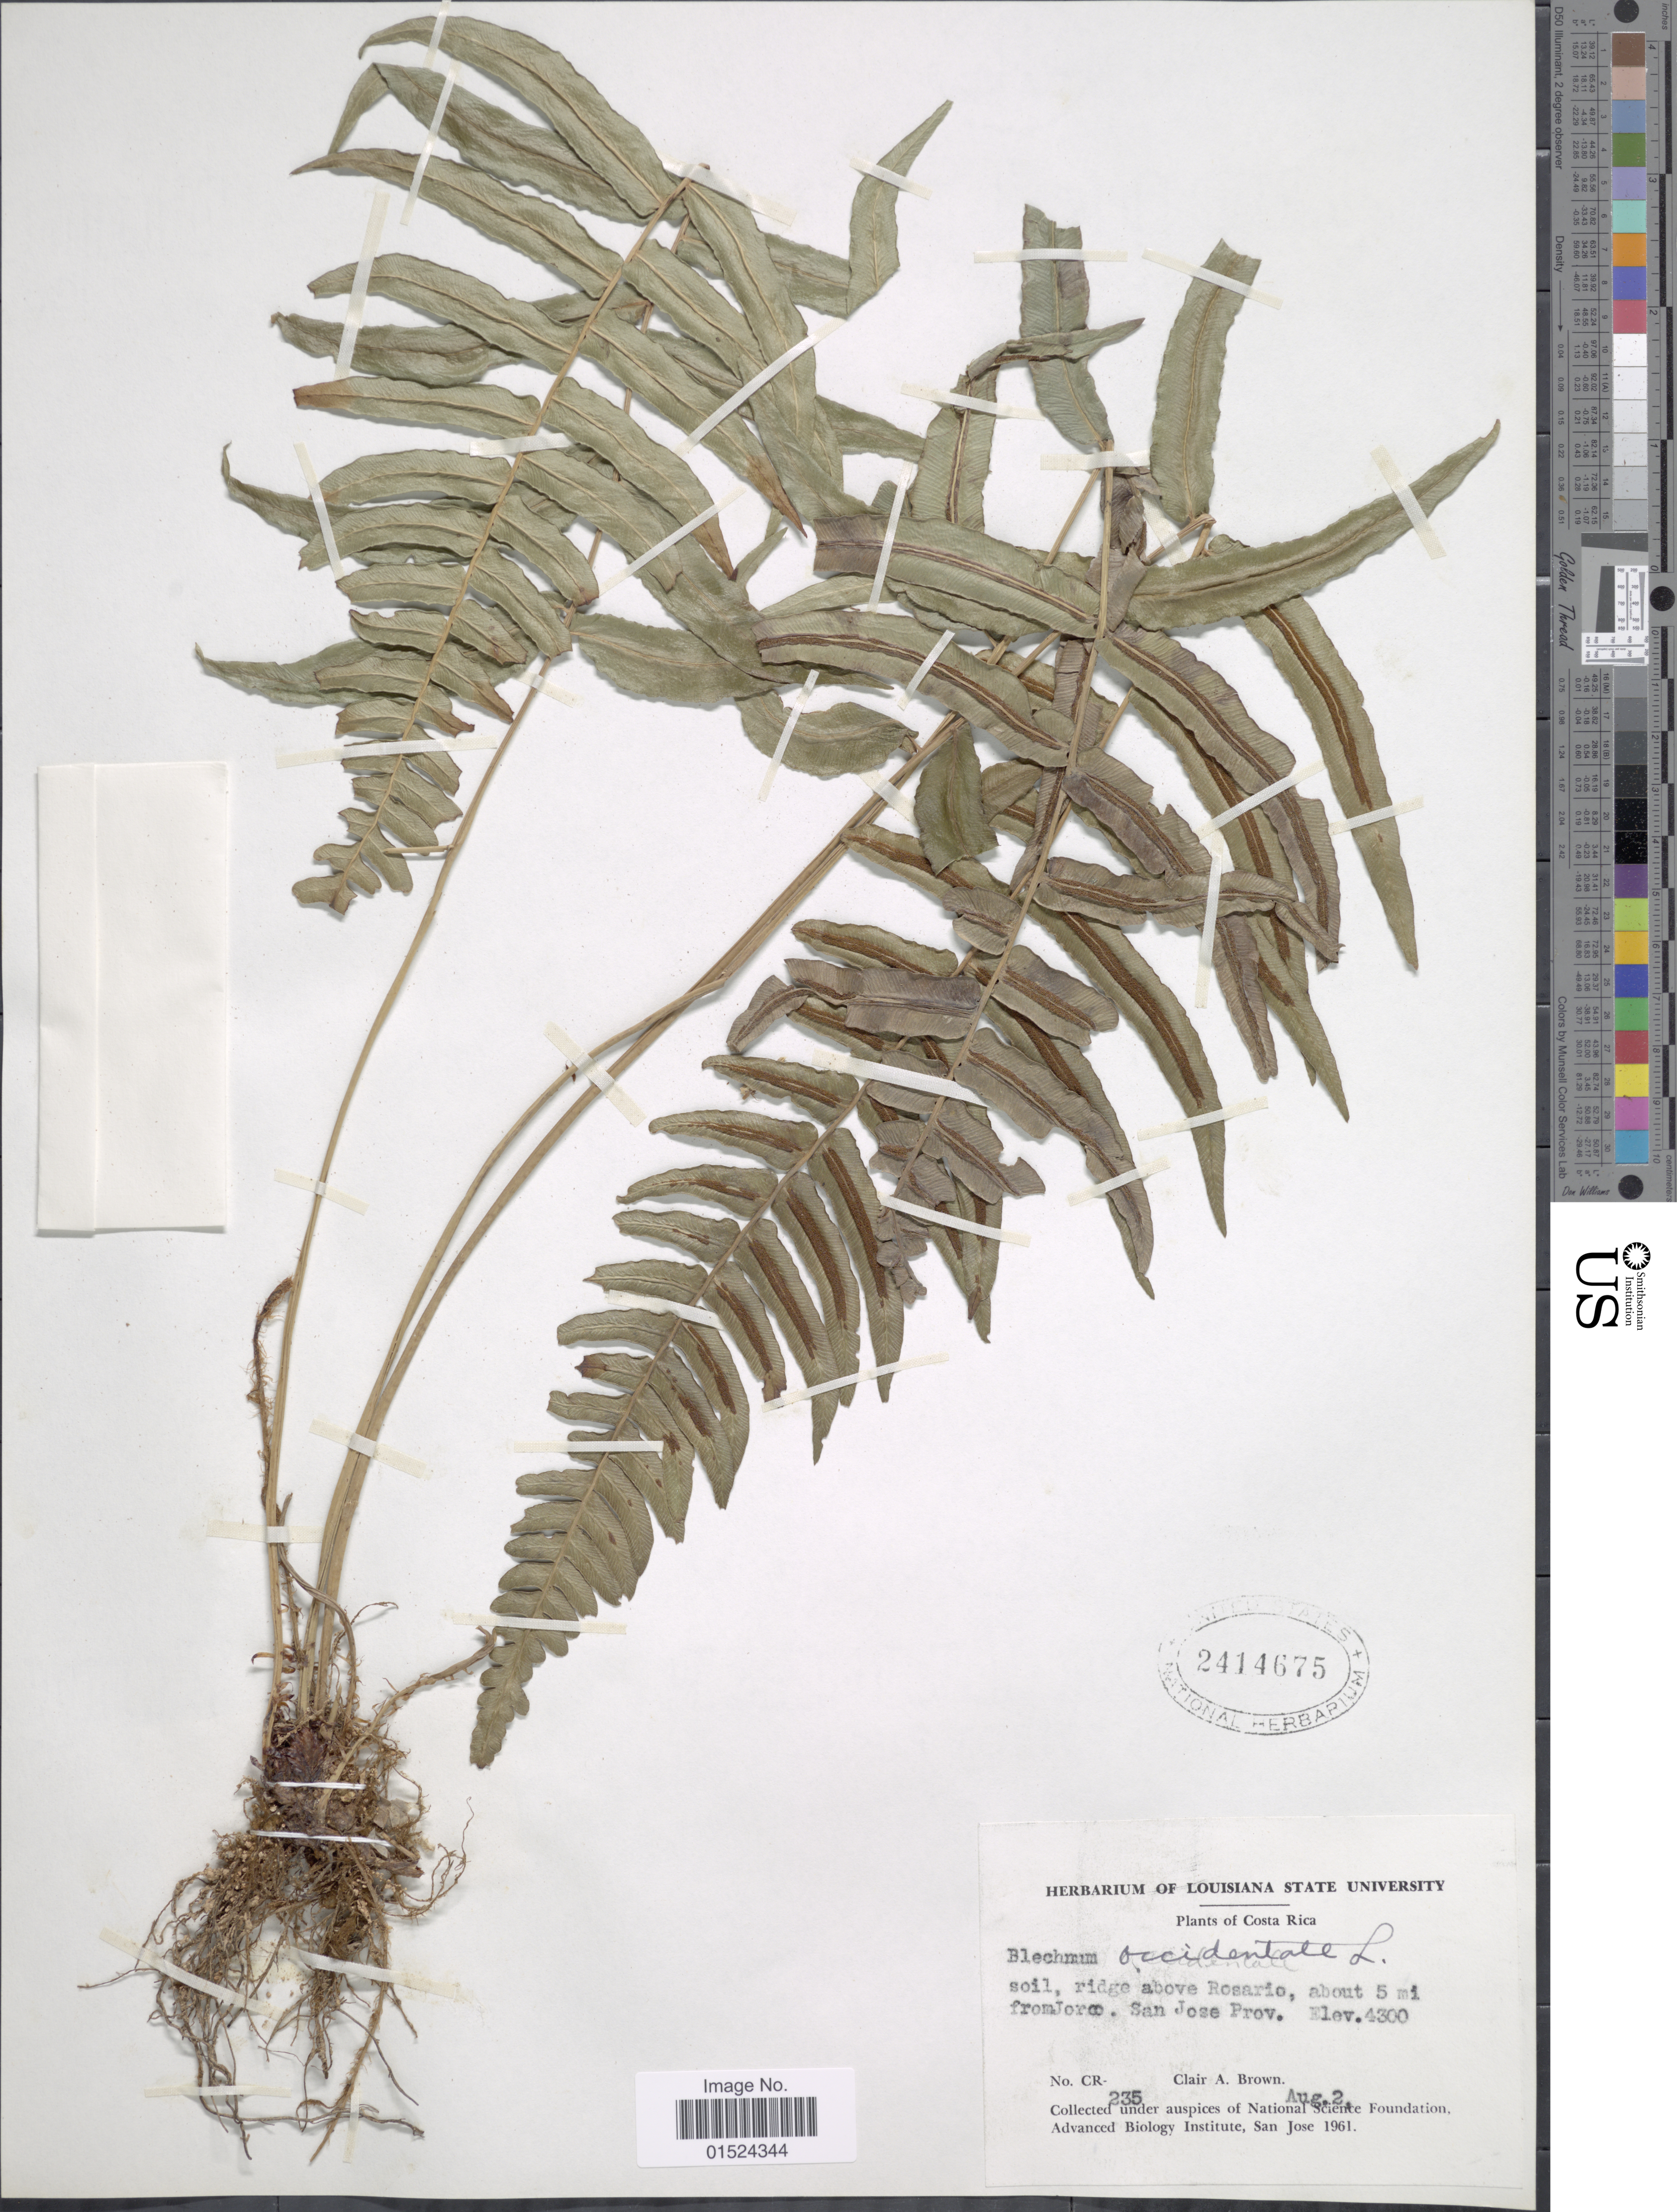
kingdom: Plantae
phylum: Tracheophyta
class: Polypodiopsida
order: Polypodiales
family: Blechnaceae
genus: Blechnum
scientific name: Blechnum occidentale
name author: L.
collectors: C. A. Brown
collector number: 235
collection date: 1961-08-02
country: Costa Rica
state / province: San José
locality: Ridge above Rosario, about 5 mi from Joroo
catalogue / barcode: US 2414675